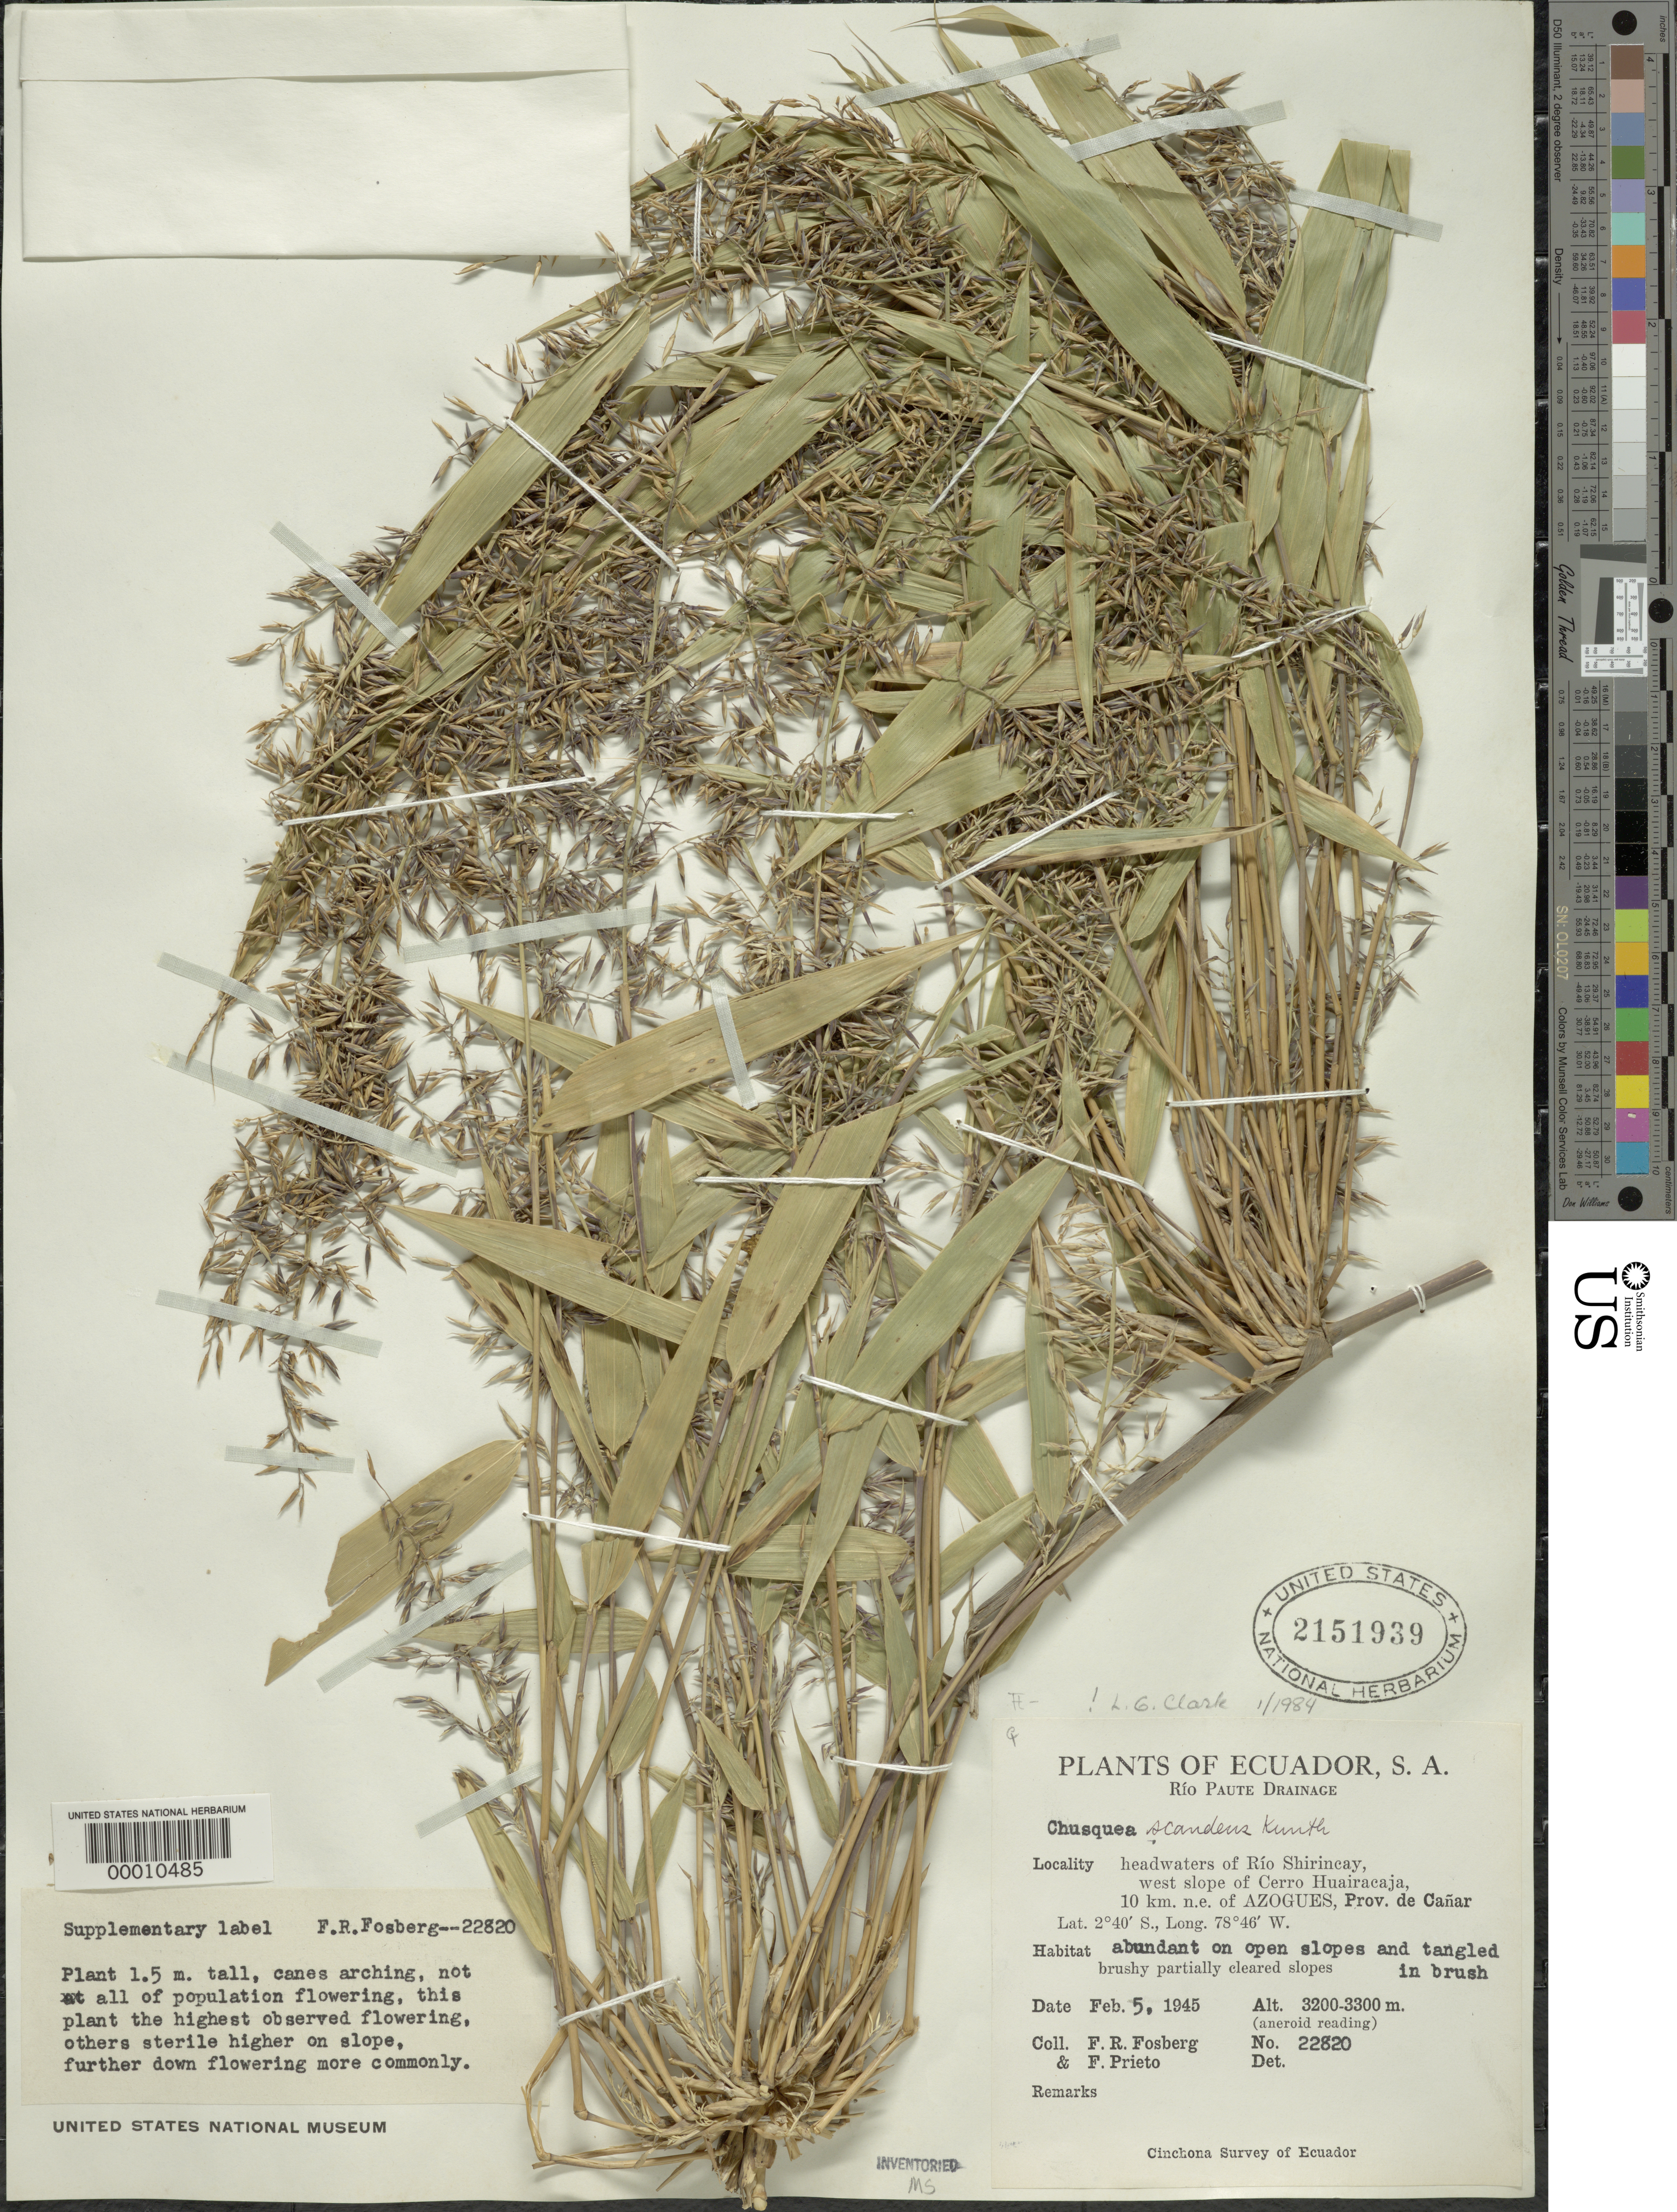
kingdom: Plantae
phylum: Tracheophyta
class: Liliopsida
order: Poales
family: Poaceae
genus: Chusquea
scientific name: Chusquea scandens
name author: Kunth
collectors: F. R. Fosberg & F. Prieto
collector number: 22820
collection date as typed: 05 Feb 1945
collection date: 1945-02-05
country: Ecuador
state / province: Cañar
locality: Rio Shirincay, Cerro Huairacaja, Azogues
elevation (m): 3200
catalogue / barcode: US 2151939